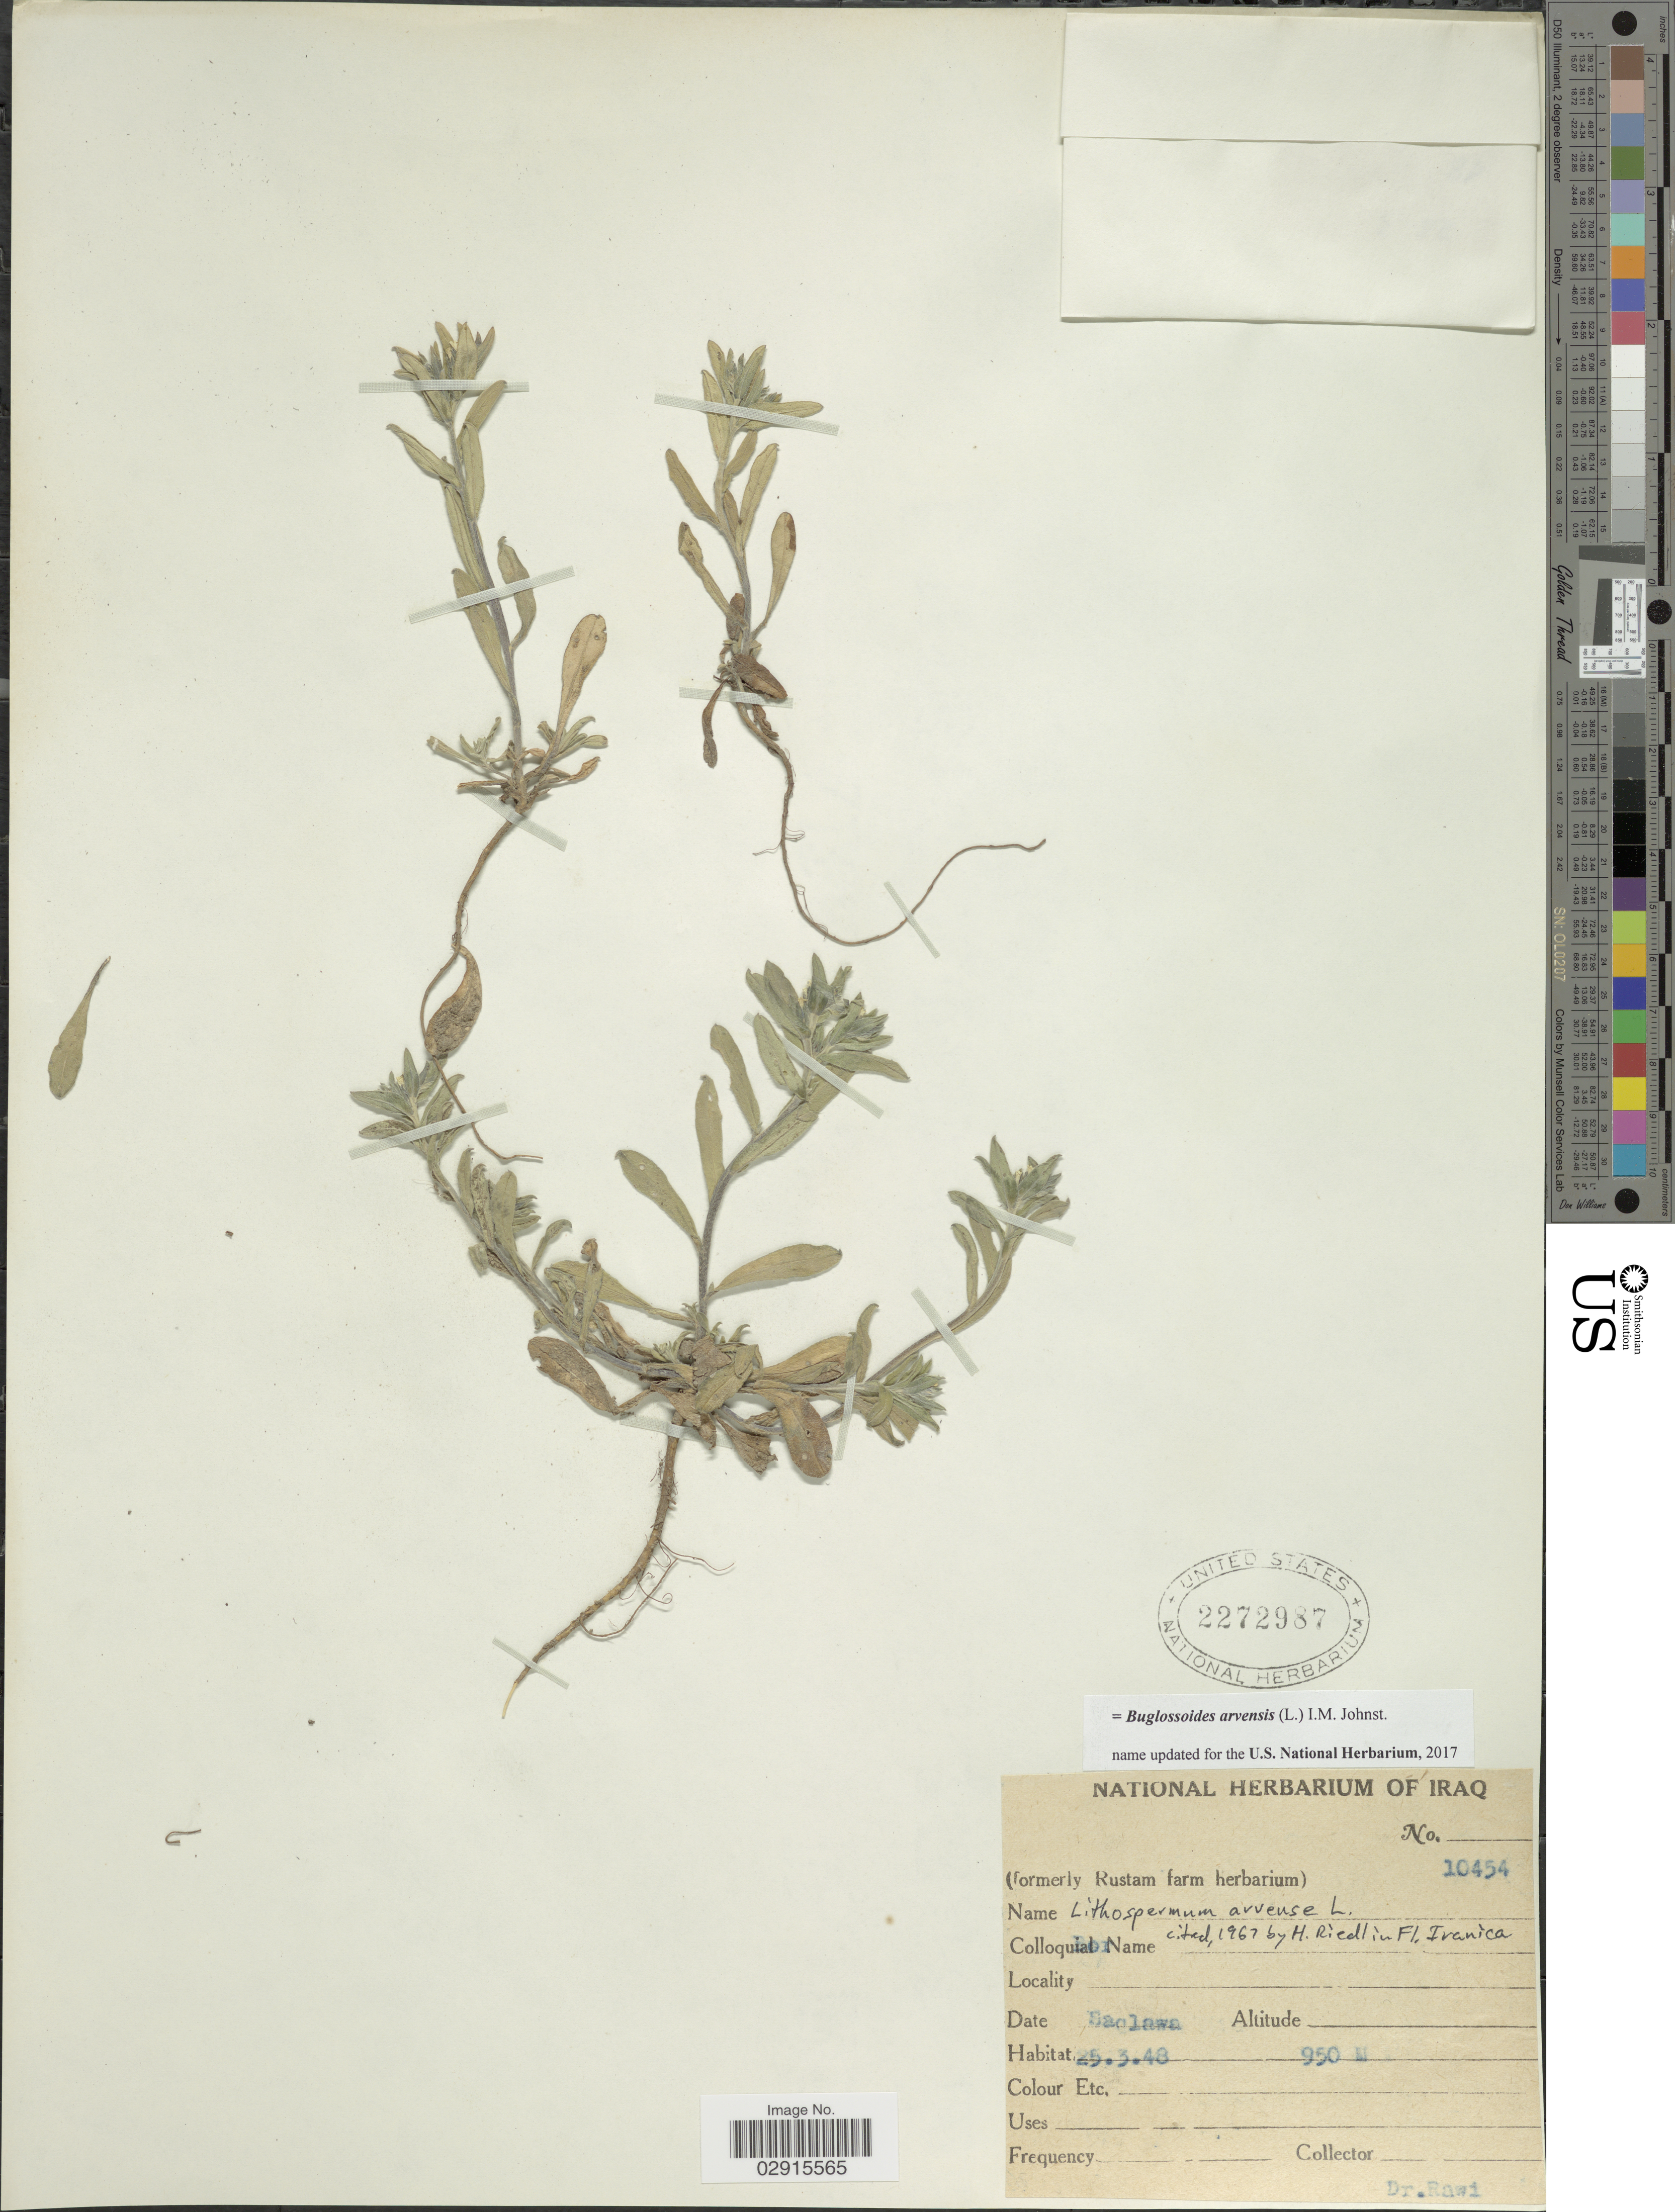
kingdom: Plantae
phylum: Tracheophyta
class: Magnoliopsida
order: Boraginales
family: Boraginaceae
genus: Buglossoides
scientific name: Buglossoides arvensis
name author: (L.) I.M. Johnst.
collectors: -. Rawi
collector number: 10454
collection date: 1948-03-25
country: Iraq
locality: Saqlawa.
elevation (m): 950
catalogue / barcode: US 2272987